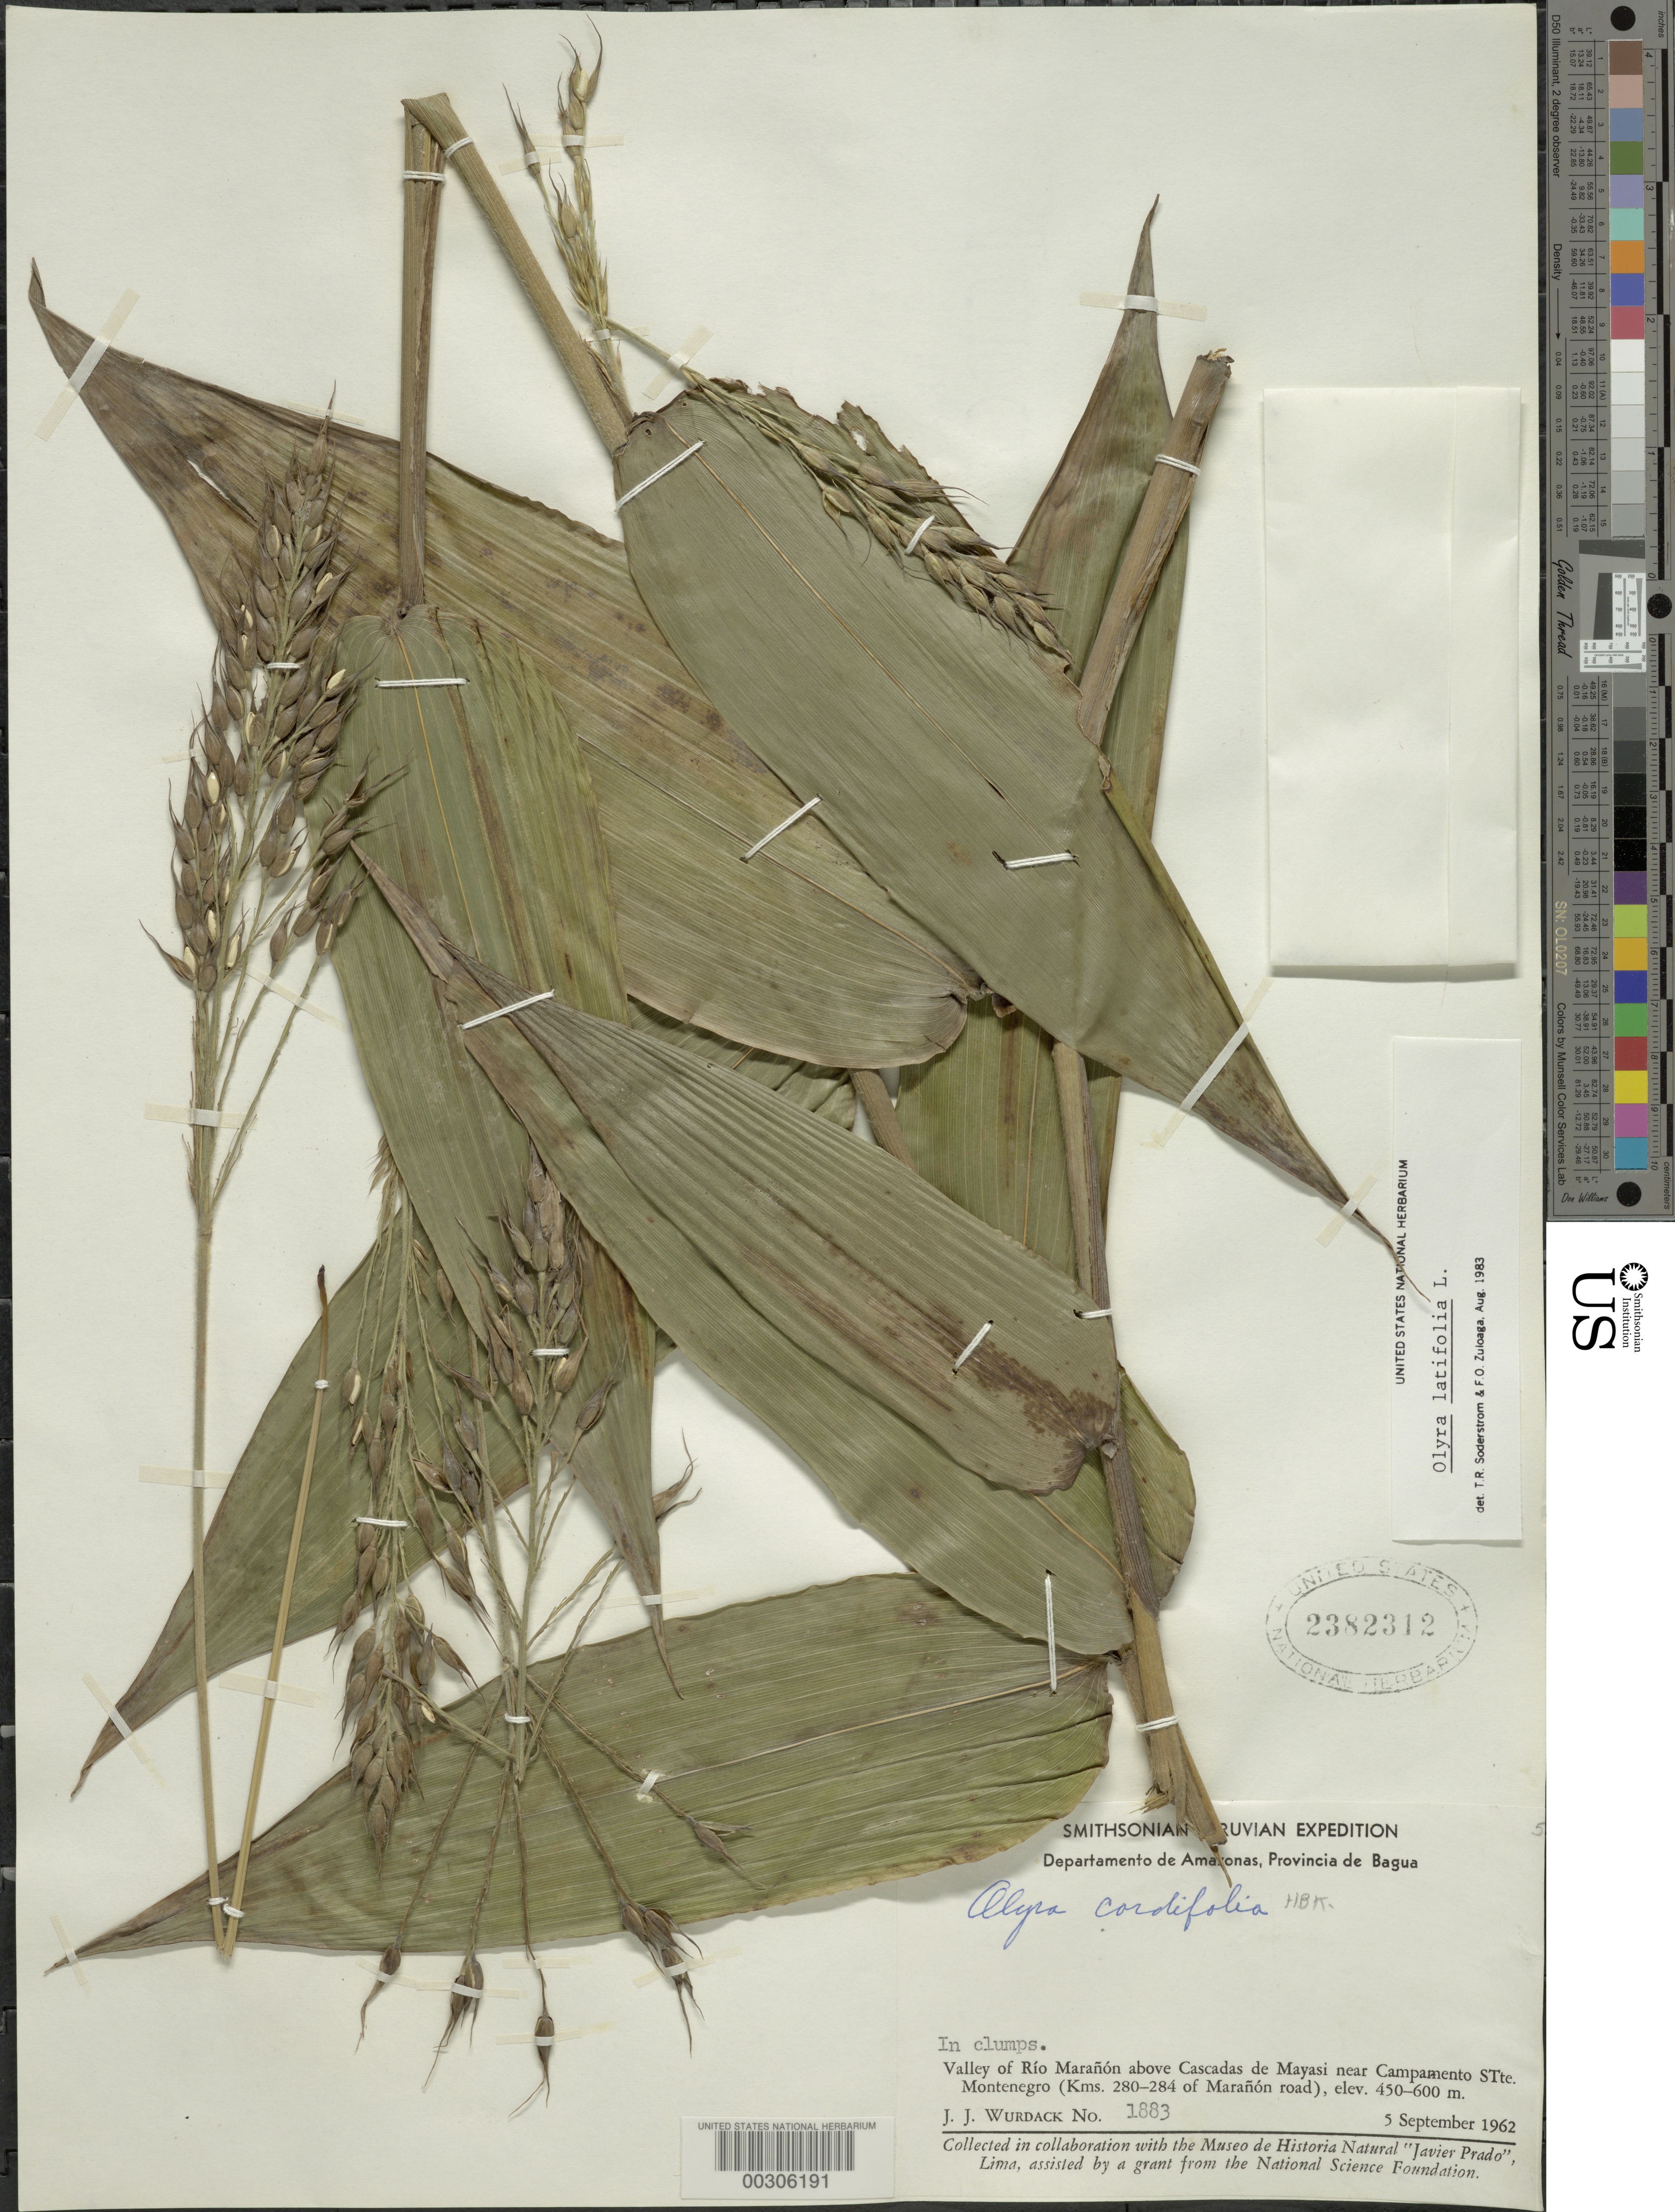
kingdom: Plantae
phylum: Tracheophyta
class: Liliopsida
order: Poales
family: Poaceae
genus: Olyra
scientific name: Olyra latifolia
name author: L.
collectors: J. J. Wurdack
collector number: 1883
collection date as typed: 05 Sep 1962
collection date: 1962-09-05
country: Peru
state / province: Amazonas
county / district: Bagua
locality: Río Maranon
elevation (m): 450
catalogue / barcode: US 2382312